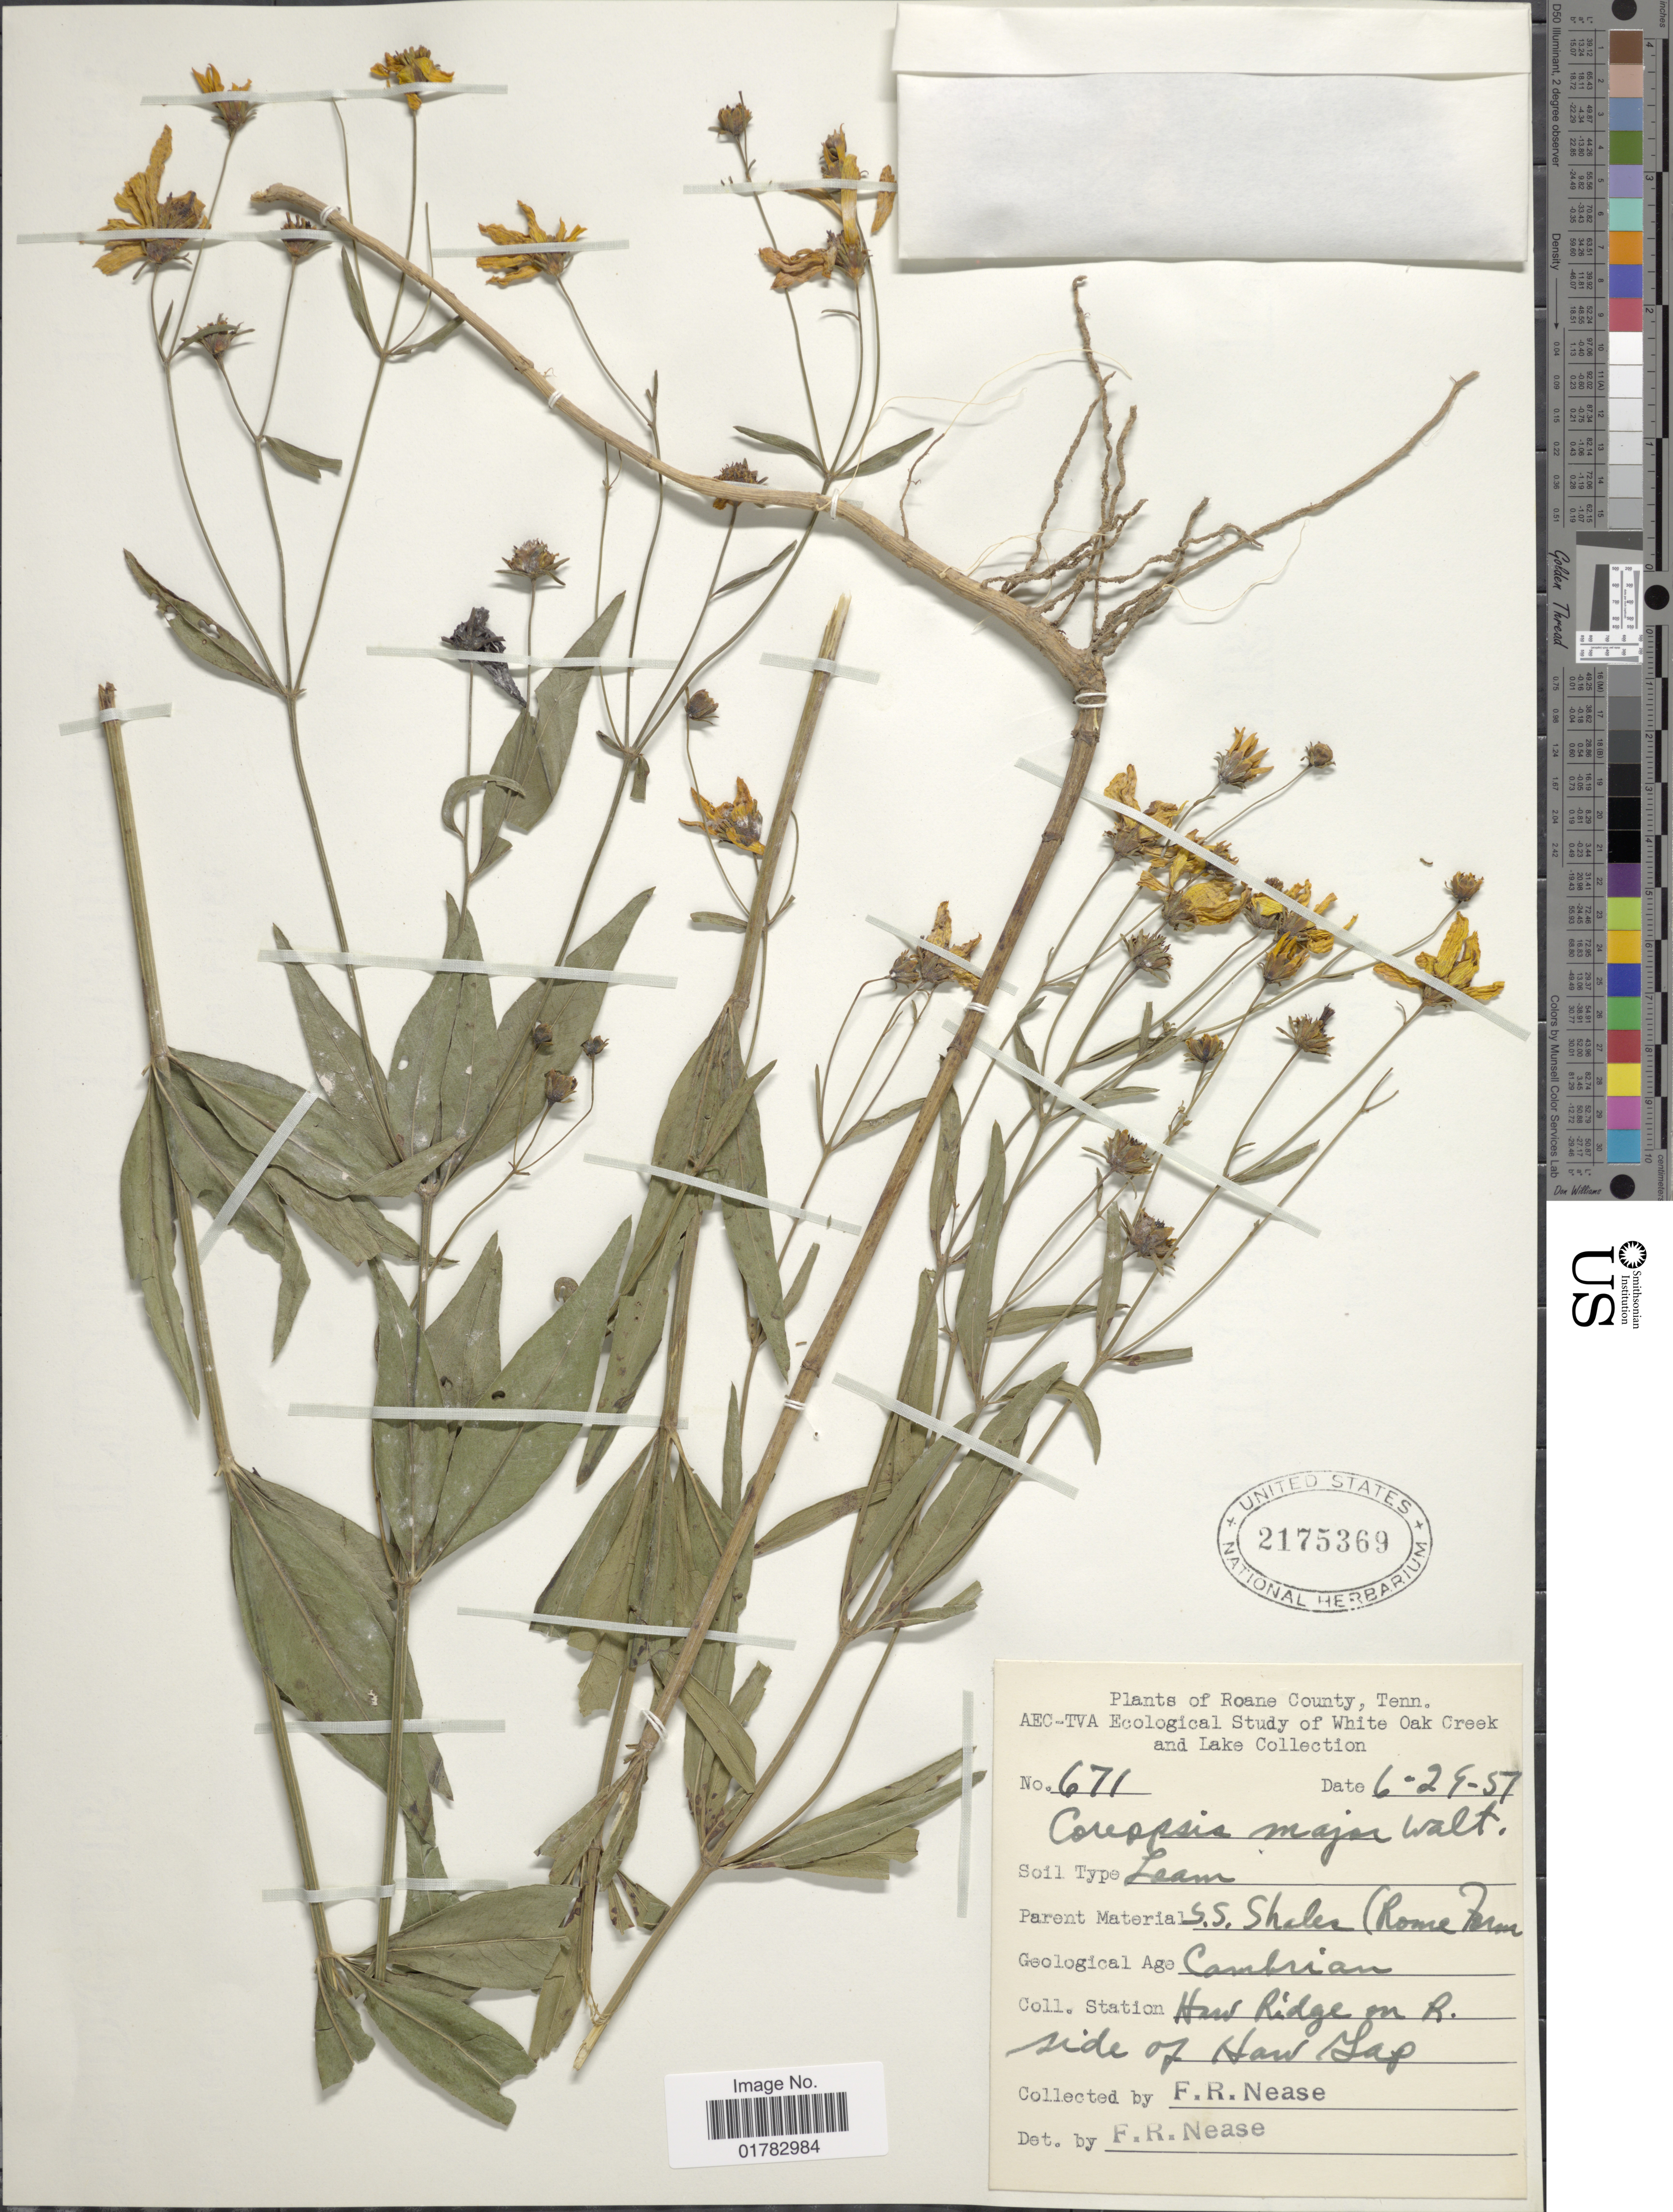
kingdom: Plantae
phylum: Tracheophyta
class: Magnoliopsida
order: Asterales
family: Asteraceae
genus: Coreopsis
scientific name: Coreopsis major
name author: Walter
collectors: F. Nease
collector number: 671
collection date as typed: Transcribed d/m/y: 29/6/57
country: United States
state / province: Tennessee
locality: Roane County, Haw Ridge on R. side of Haw Gap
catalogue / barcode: US 2175369